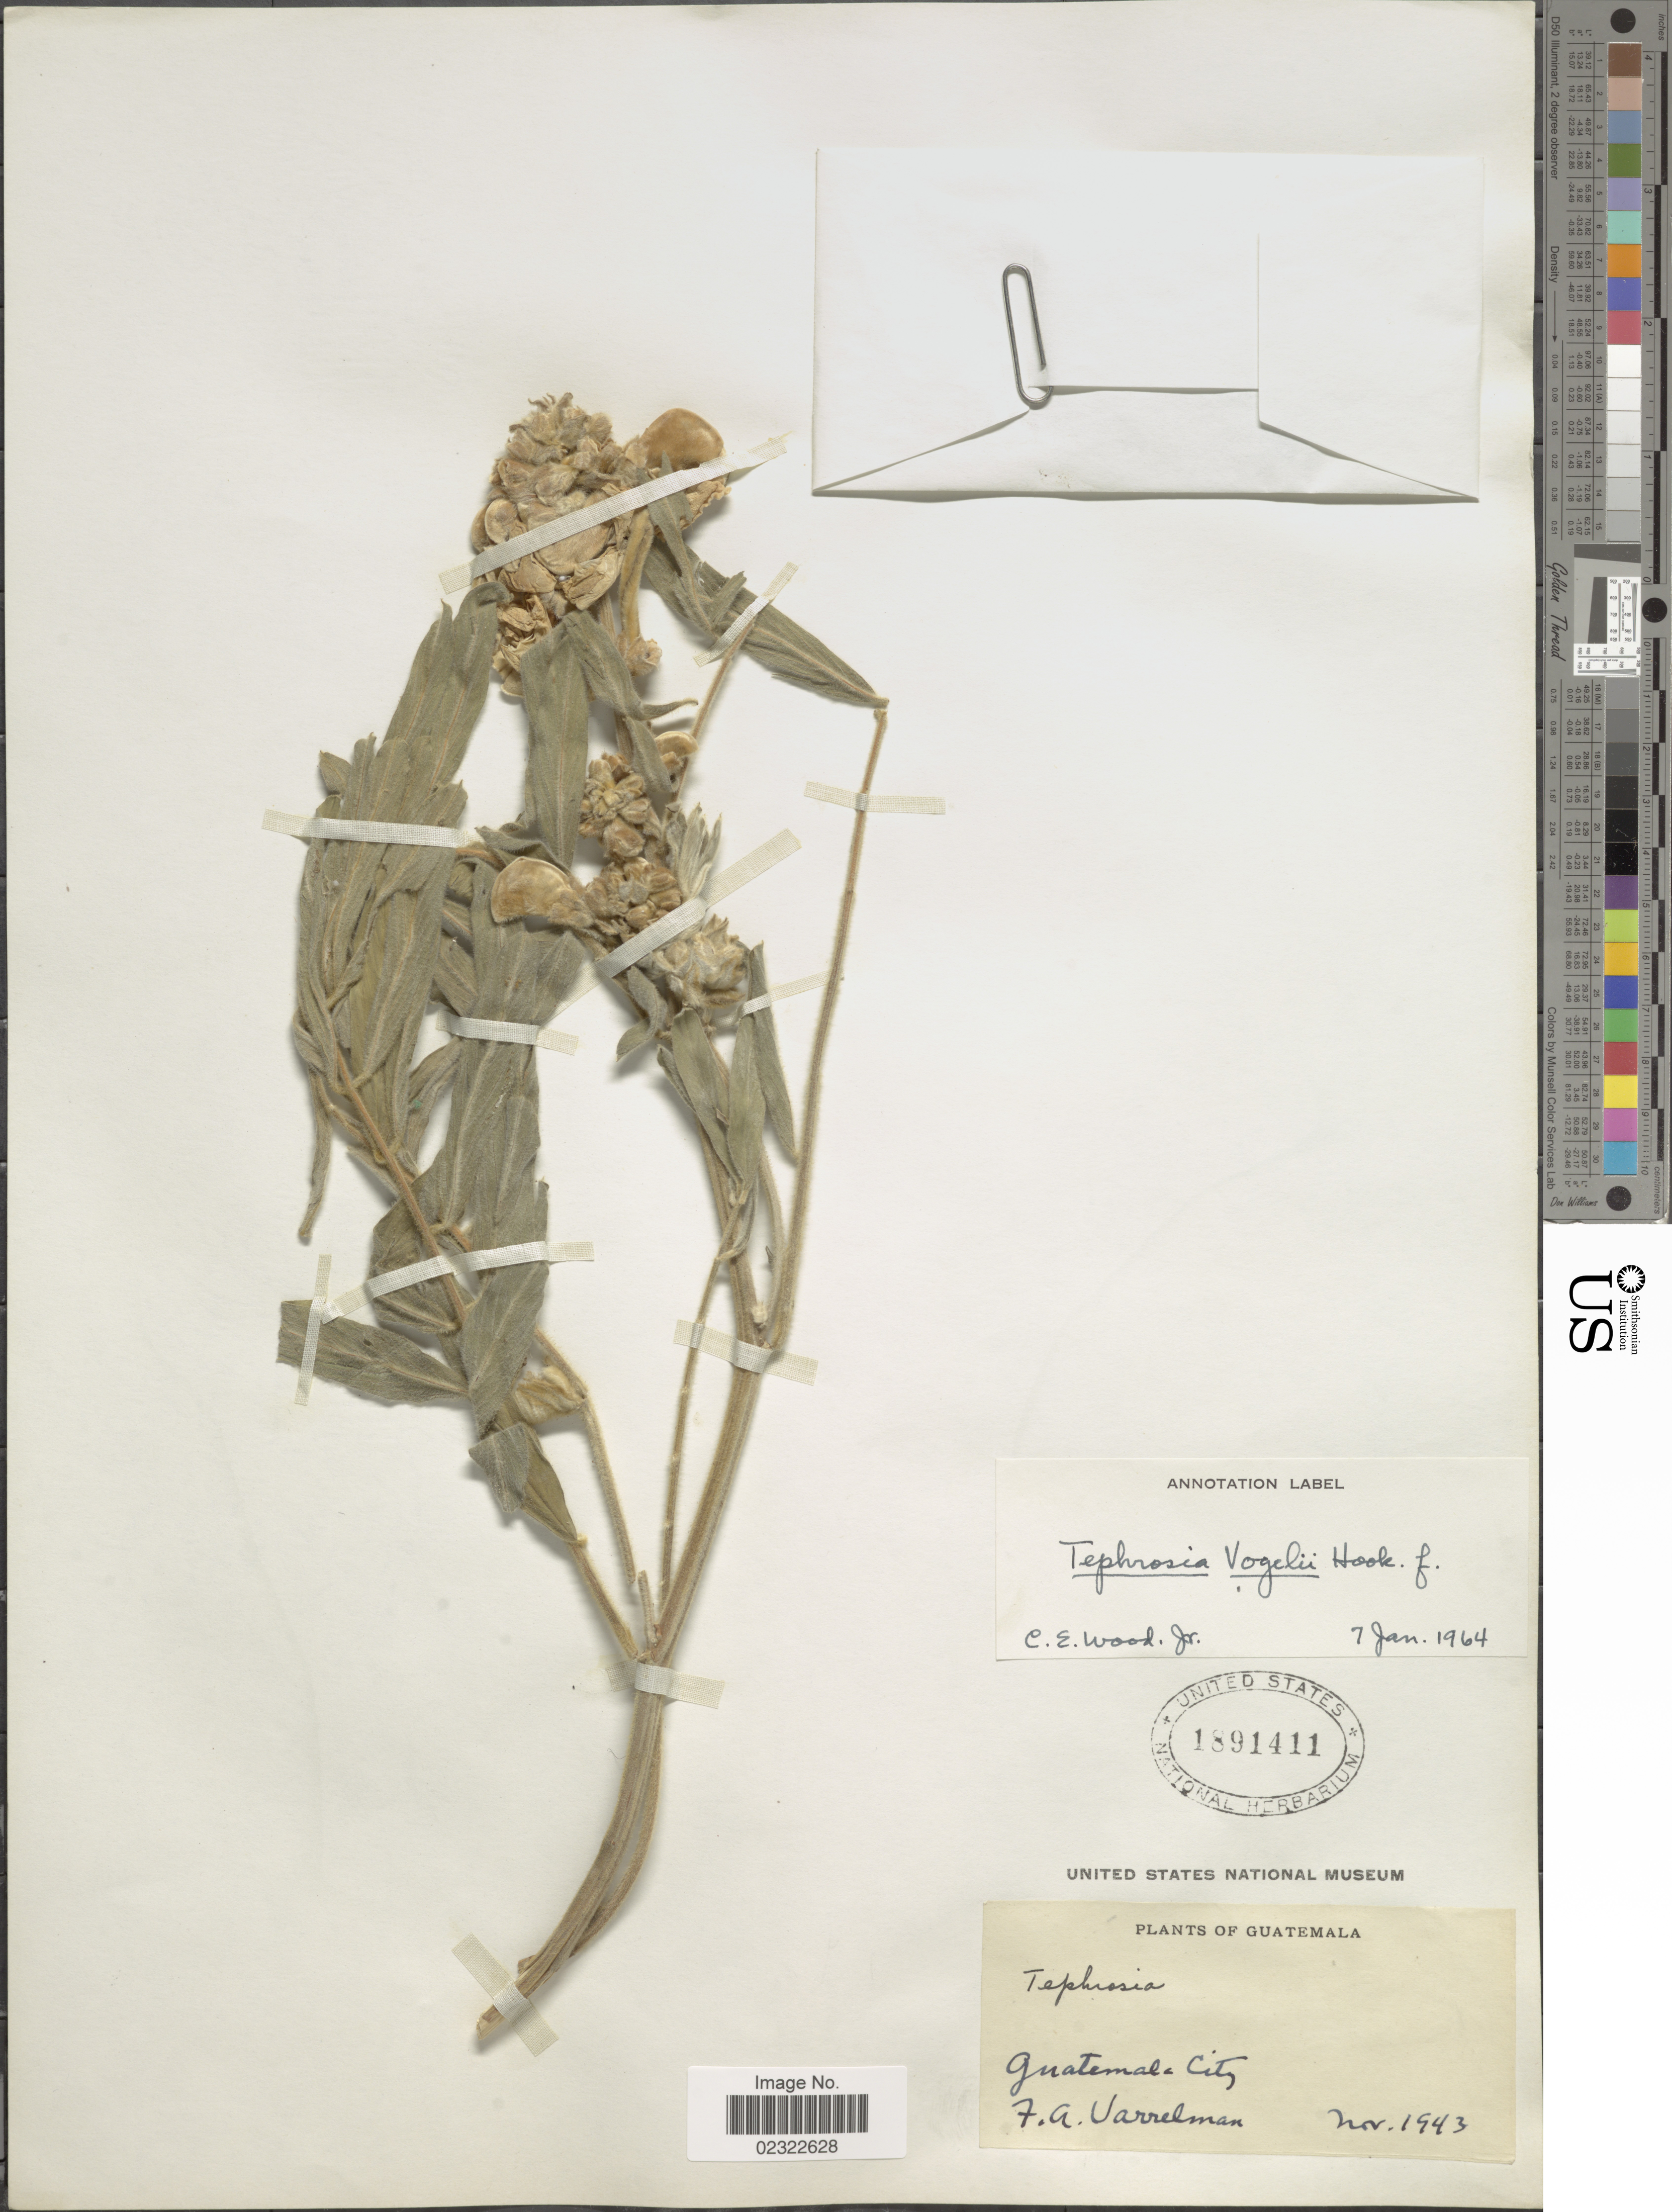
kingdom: Plantae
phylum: Tracheophyta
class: Magnoliopsida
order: Fabales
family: Fabaceae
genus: Tephrosia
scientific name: Tephrosia vogelii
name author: Hook. f.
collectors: F. Varrelman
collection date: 1943-11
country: Guatemala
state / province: Guatemala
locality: Gueatemala City.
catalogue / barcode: US 1891411